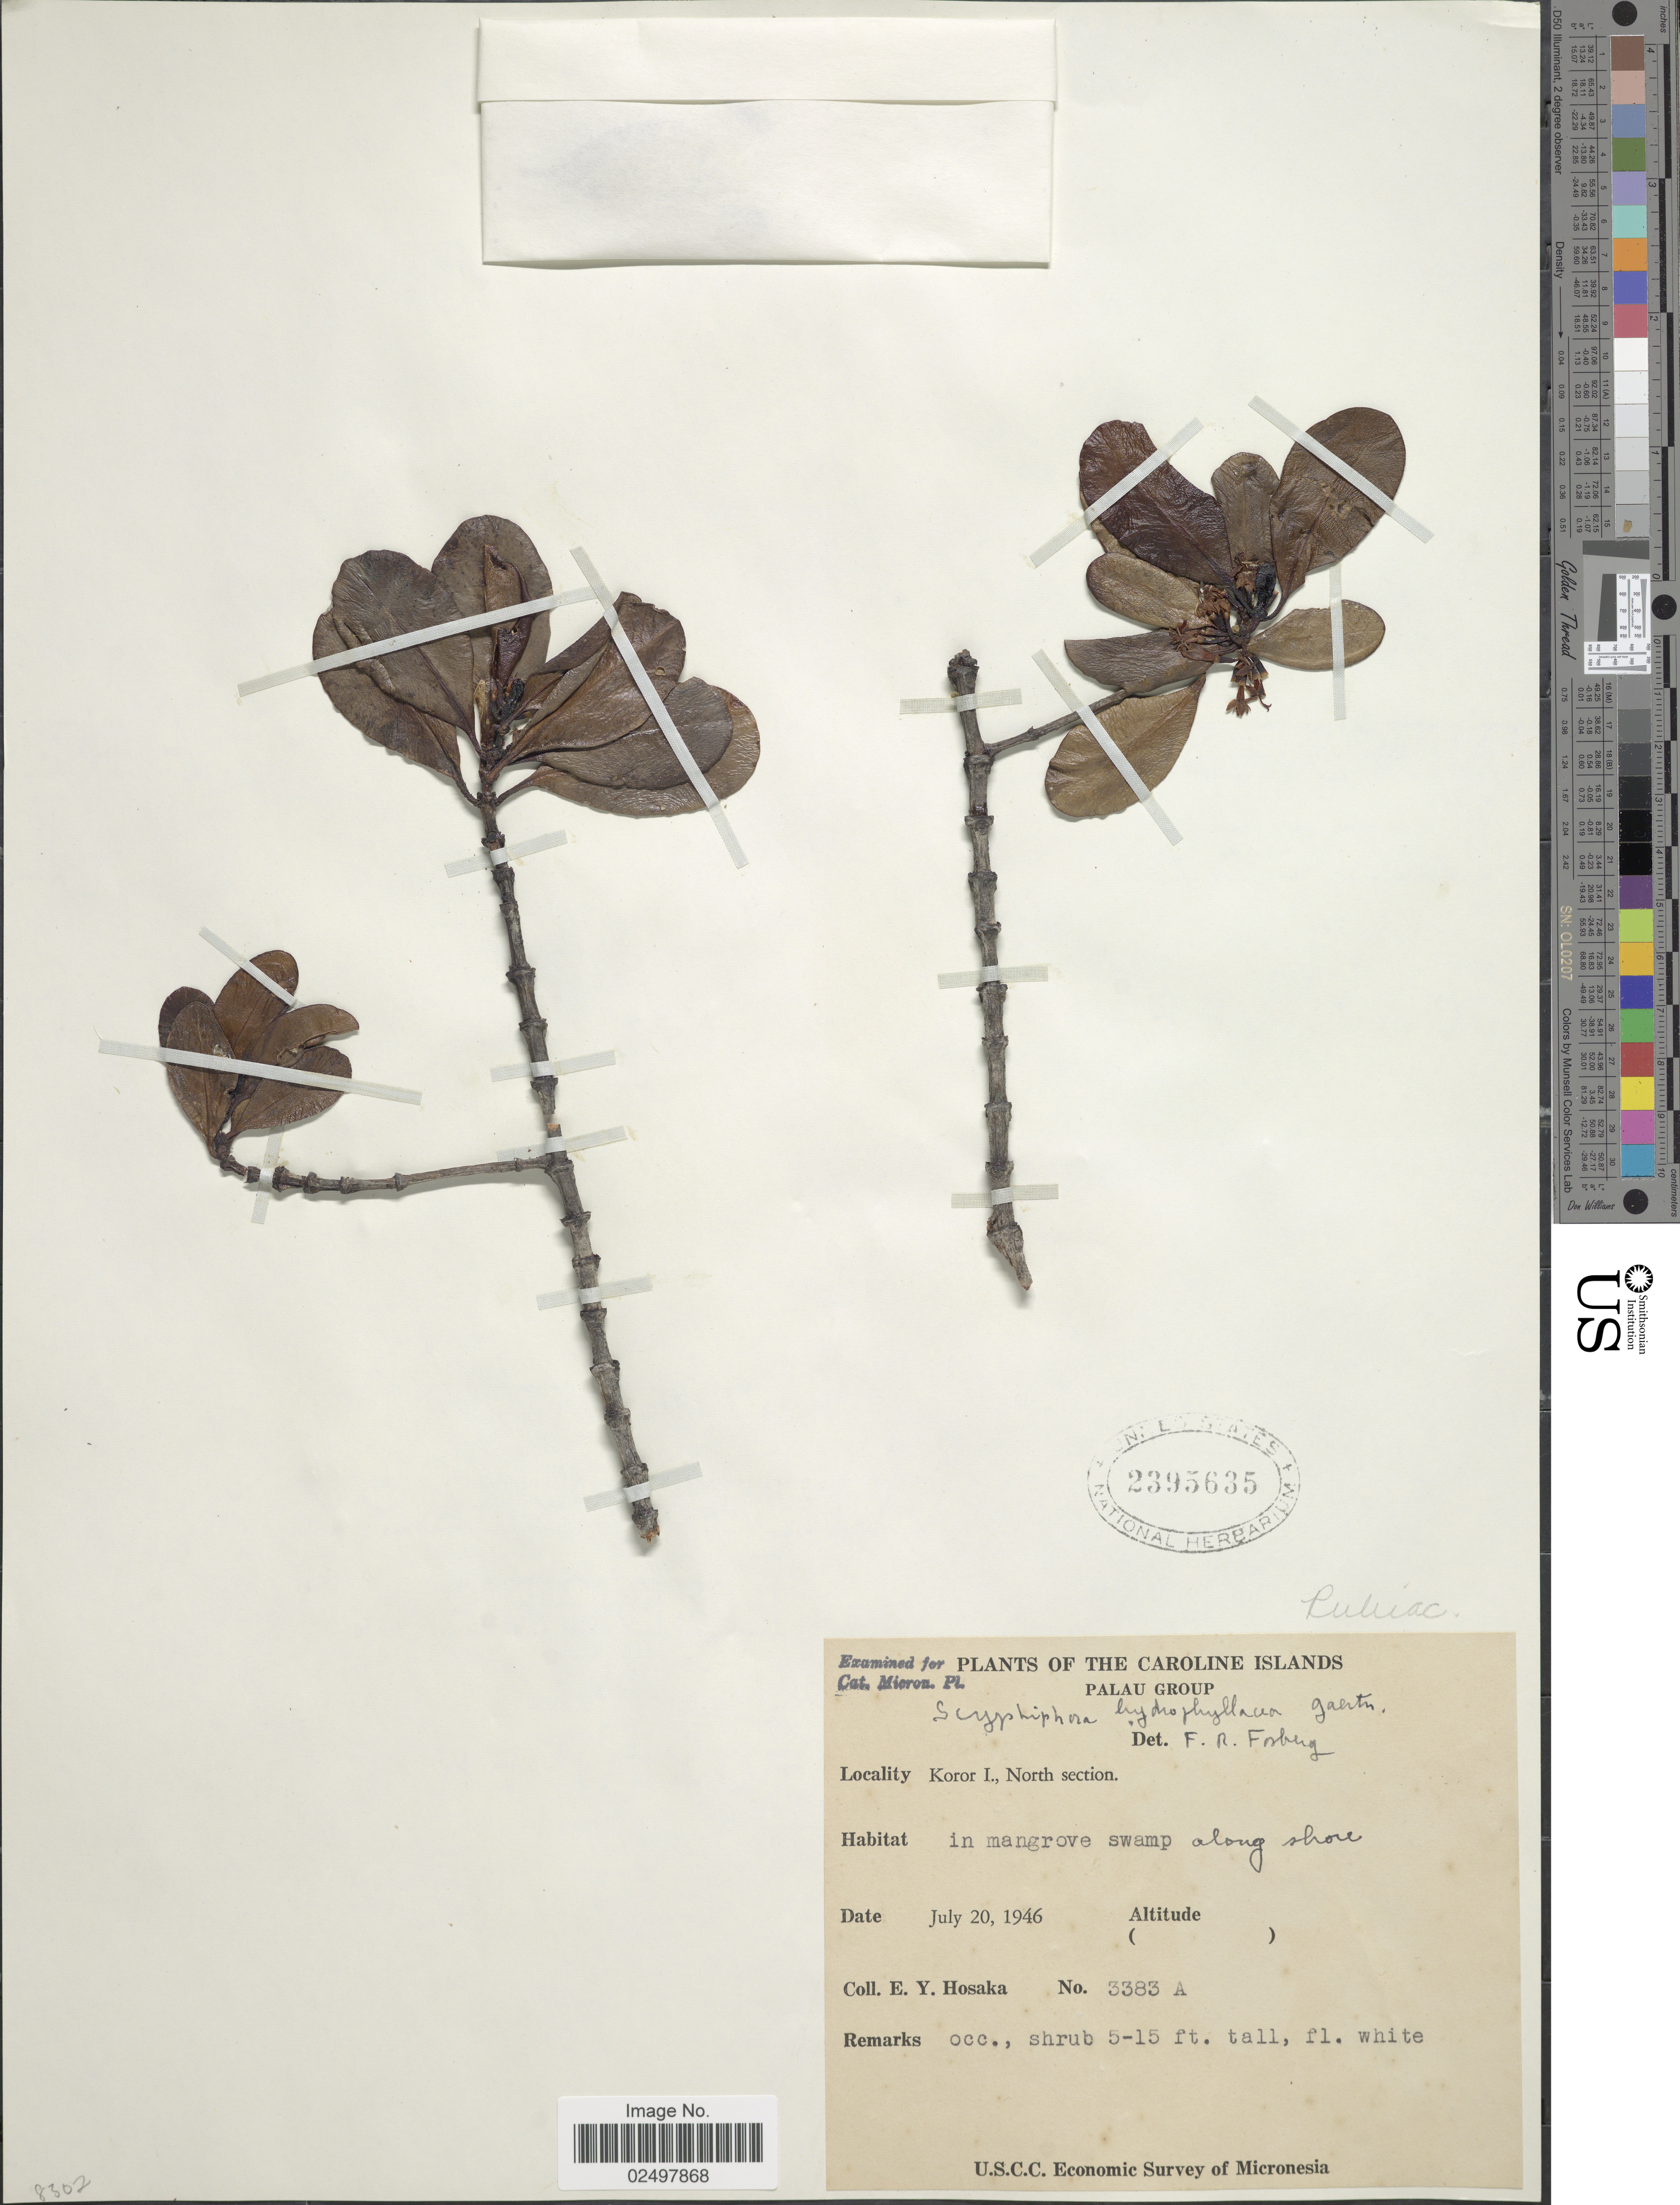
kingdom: Plantae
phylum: Tracheophyta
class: Magnoliopsida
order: Gentianales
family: Rubiaceae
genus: Scyphiphora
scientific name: Scyphiphora hydrophyllacea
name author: Gaertn.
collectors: E. Y. Hosaka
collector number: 3383A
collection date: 1946-07-20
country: Palau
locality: Caroline Islands, Palau Group, Koror, I., North section, in mangrove swamp along shore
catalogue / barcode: US 2395635